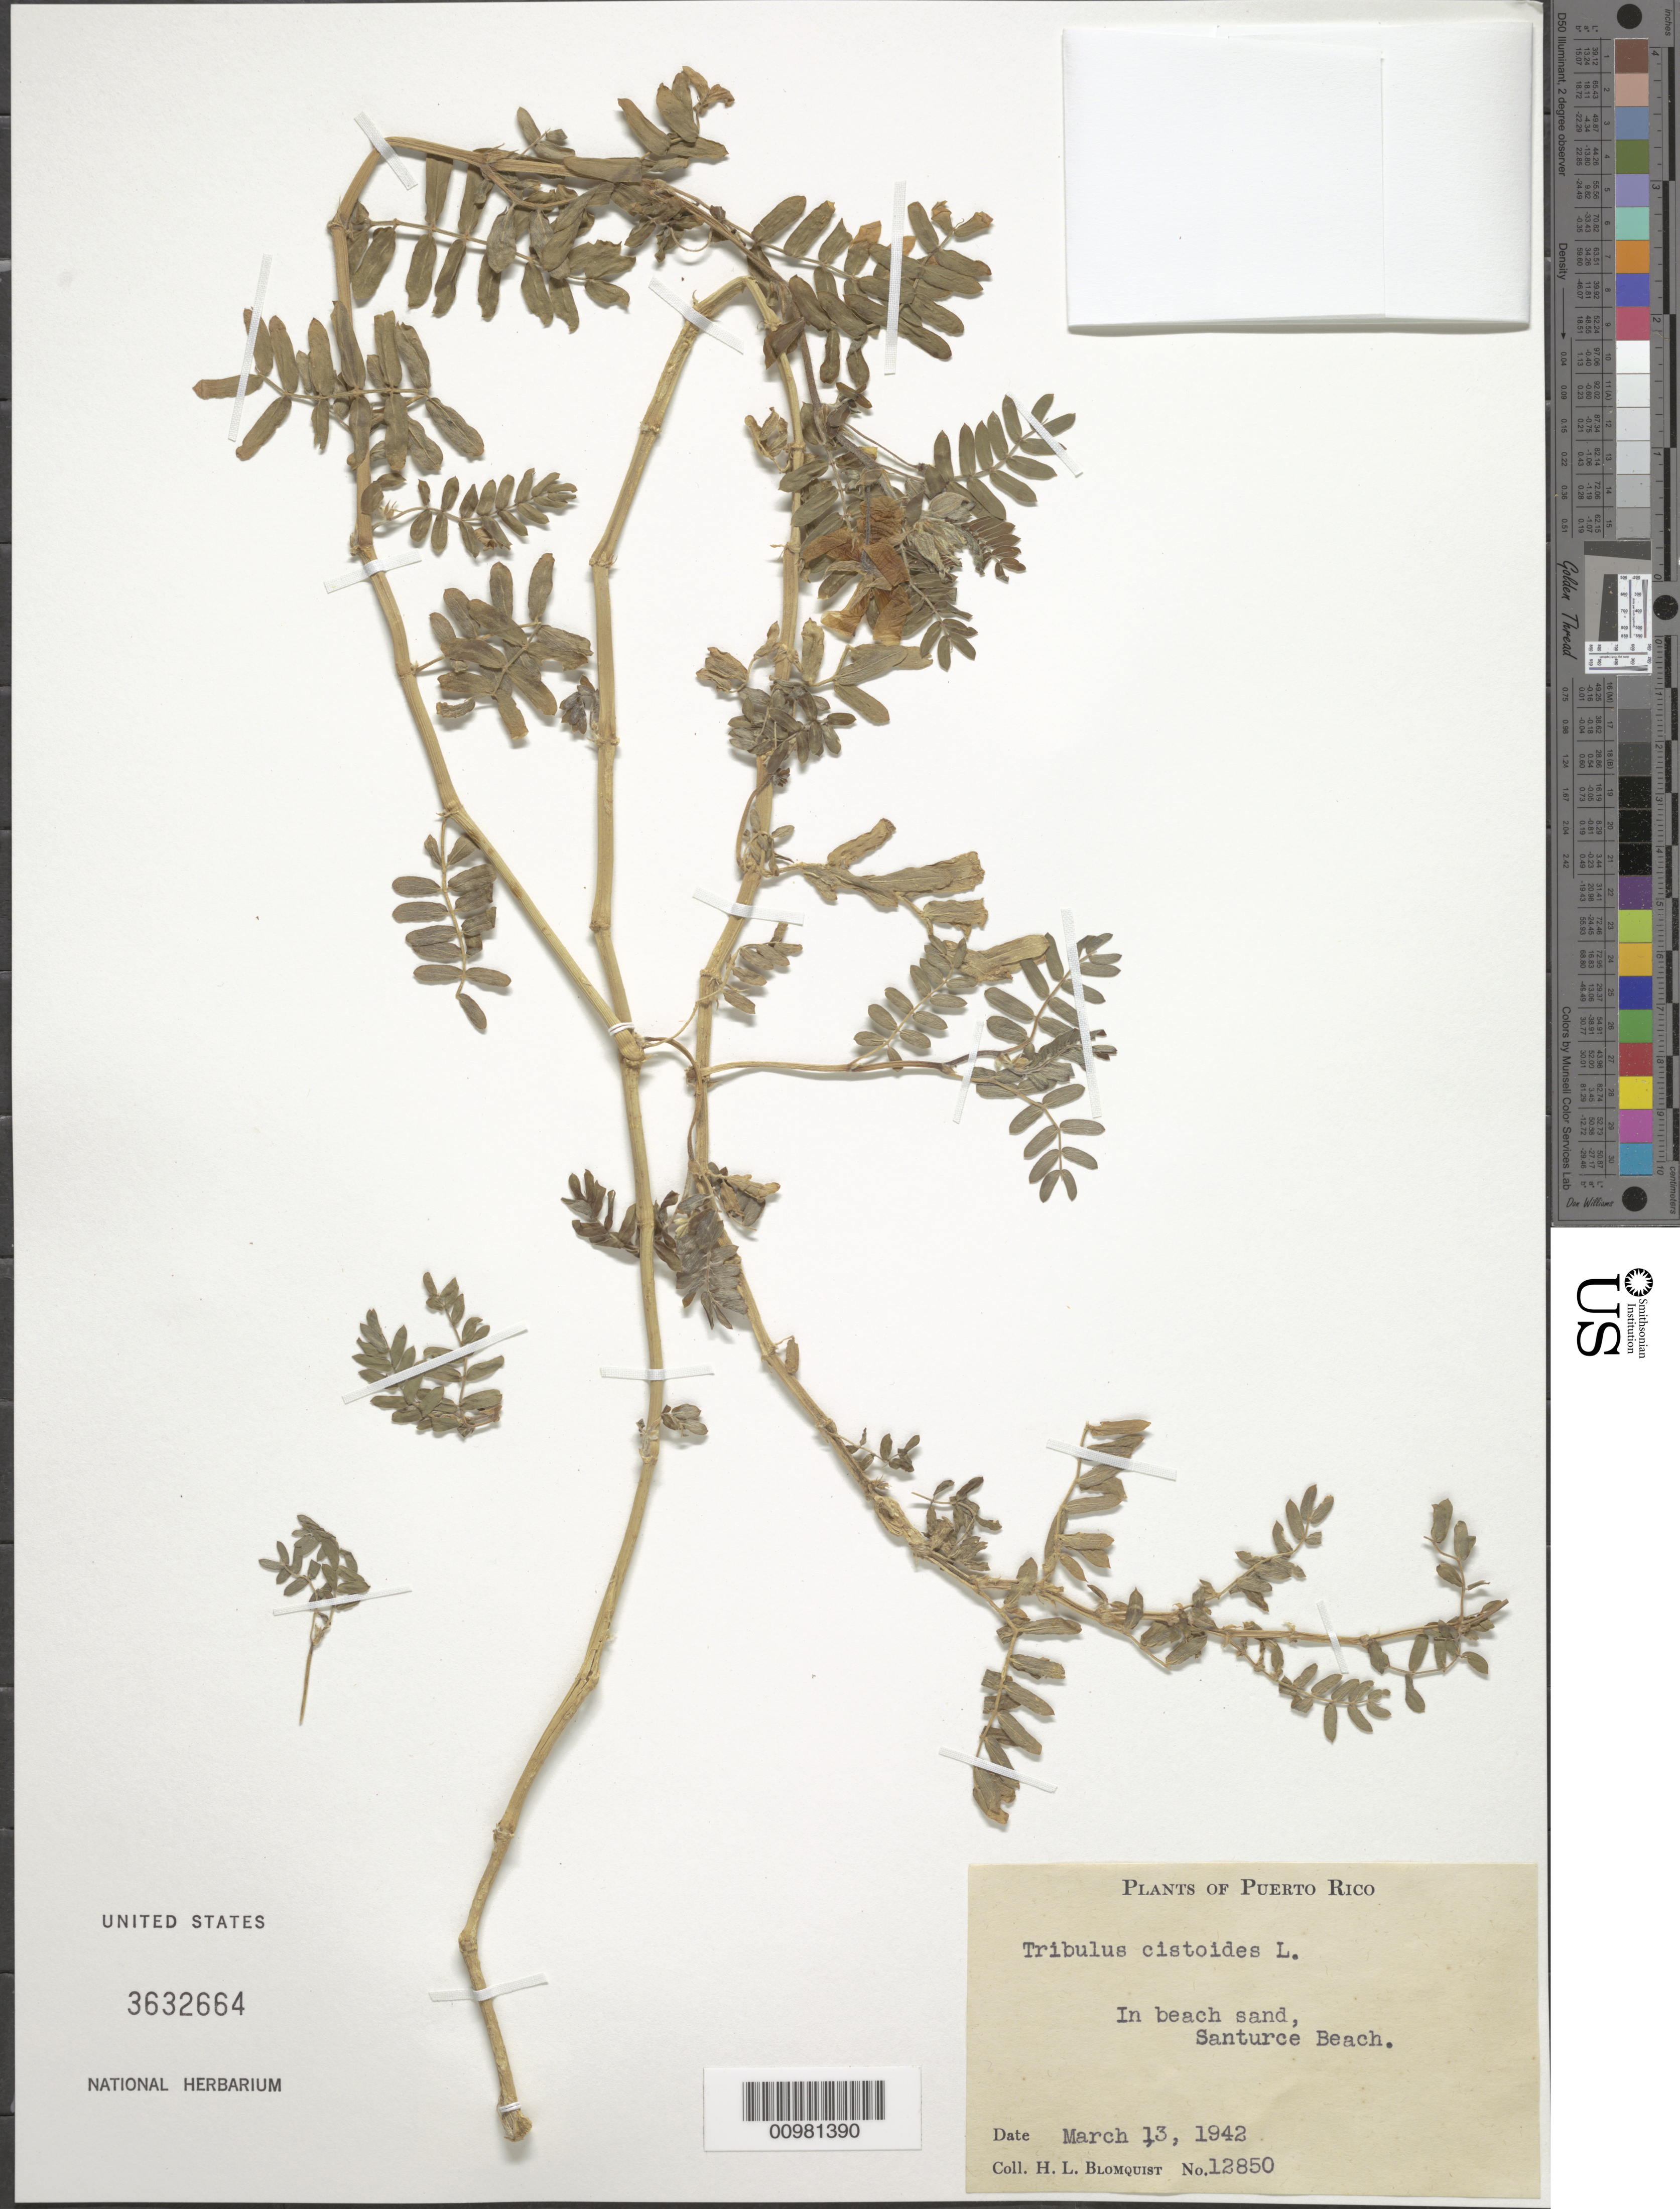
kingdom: Plantae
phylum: Tracheophyta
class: Magnoliopsida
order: Zygophyllales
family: Zygophyllaceae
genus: Tribulus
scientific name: Tribulus cistoides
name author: L.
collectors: H. Blomquist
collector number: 12850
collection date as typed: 13 Mar 1942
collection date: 1942-03-13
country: Puerto Rico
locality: Santurce Beach.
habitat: In beach sand.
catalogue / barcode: US 3632664